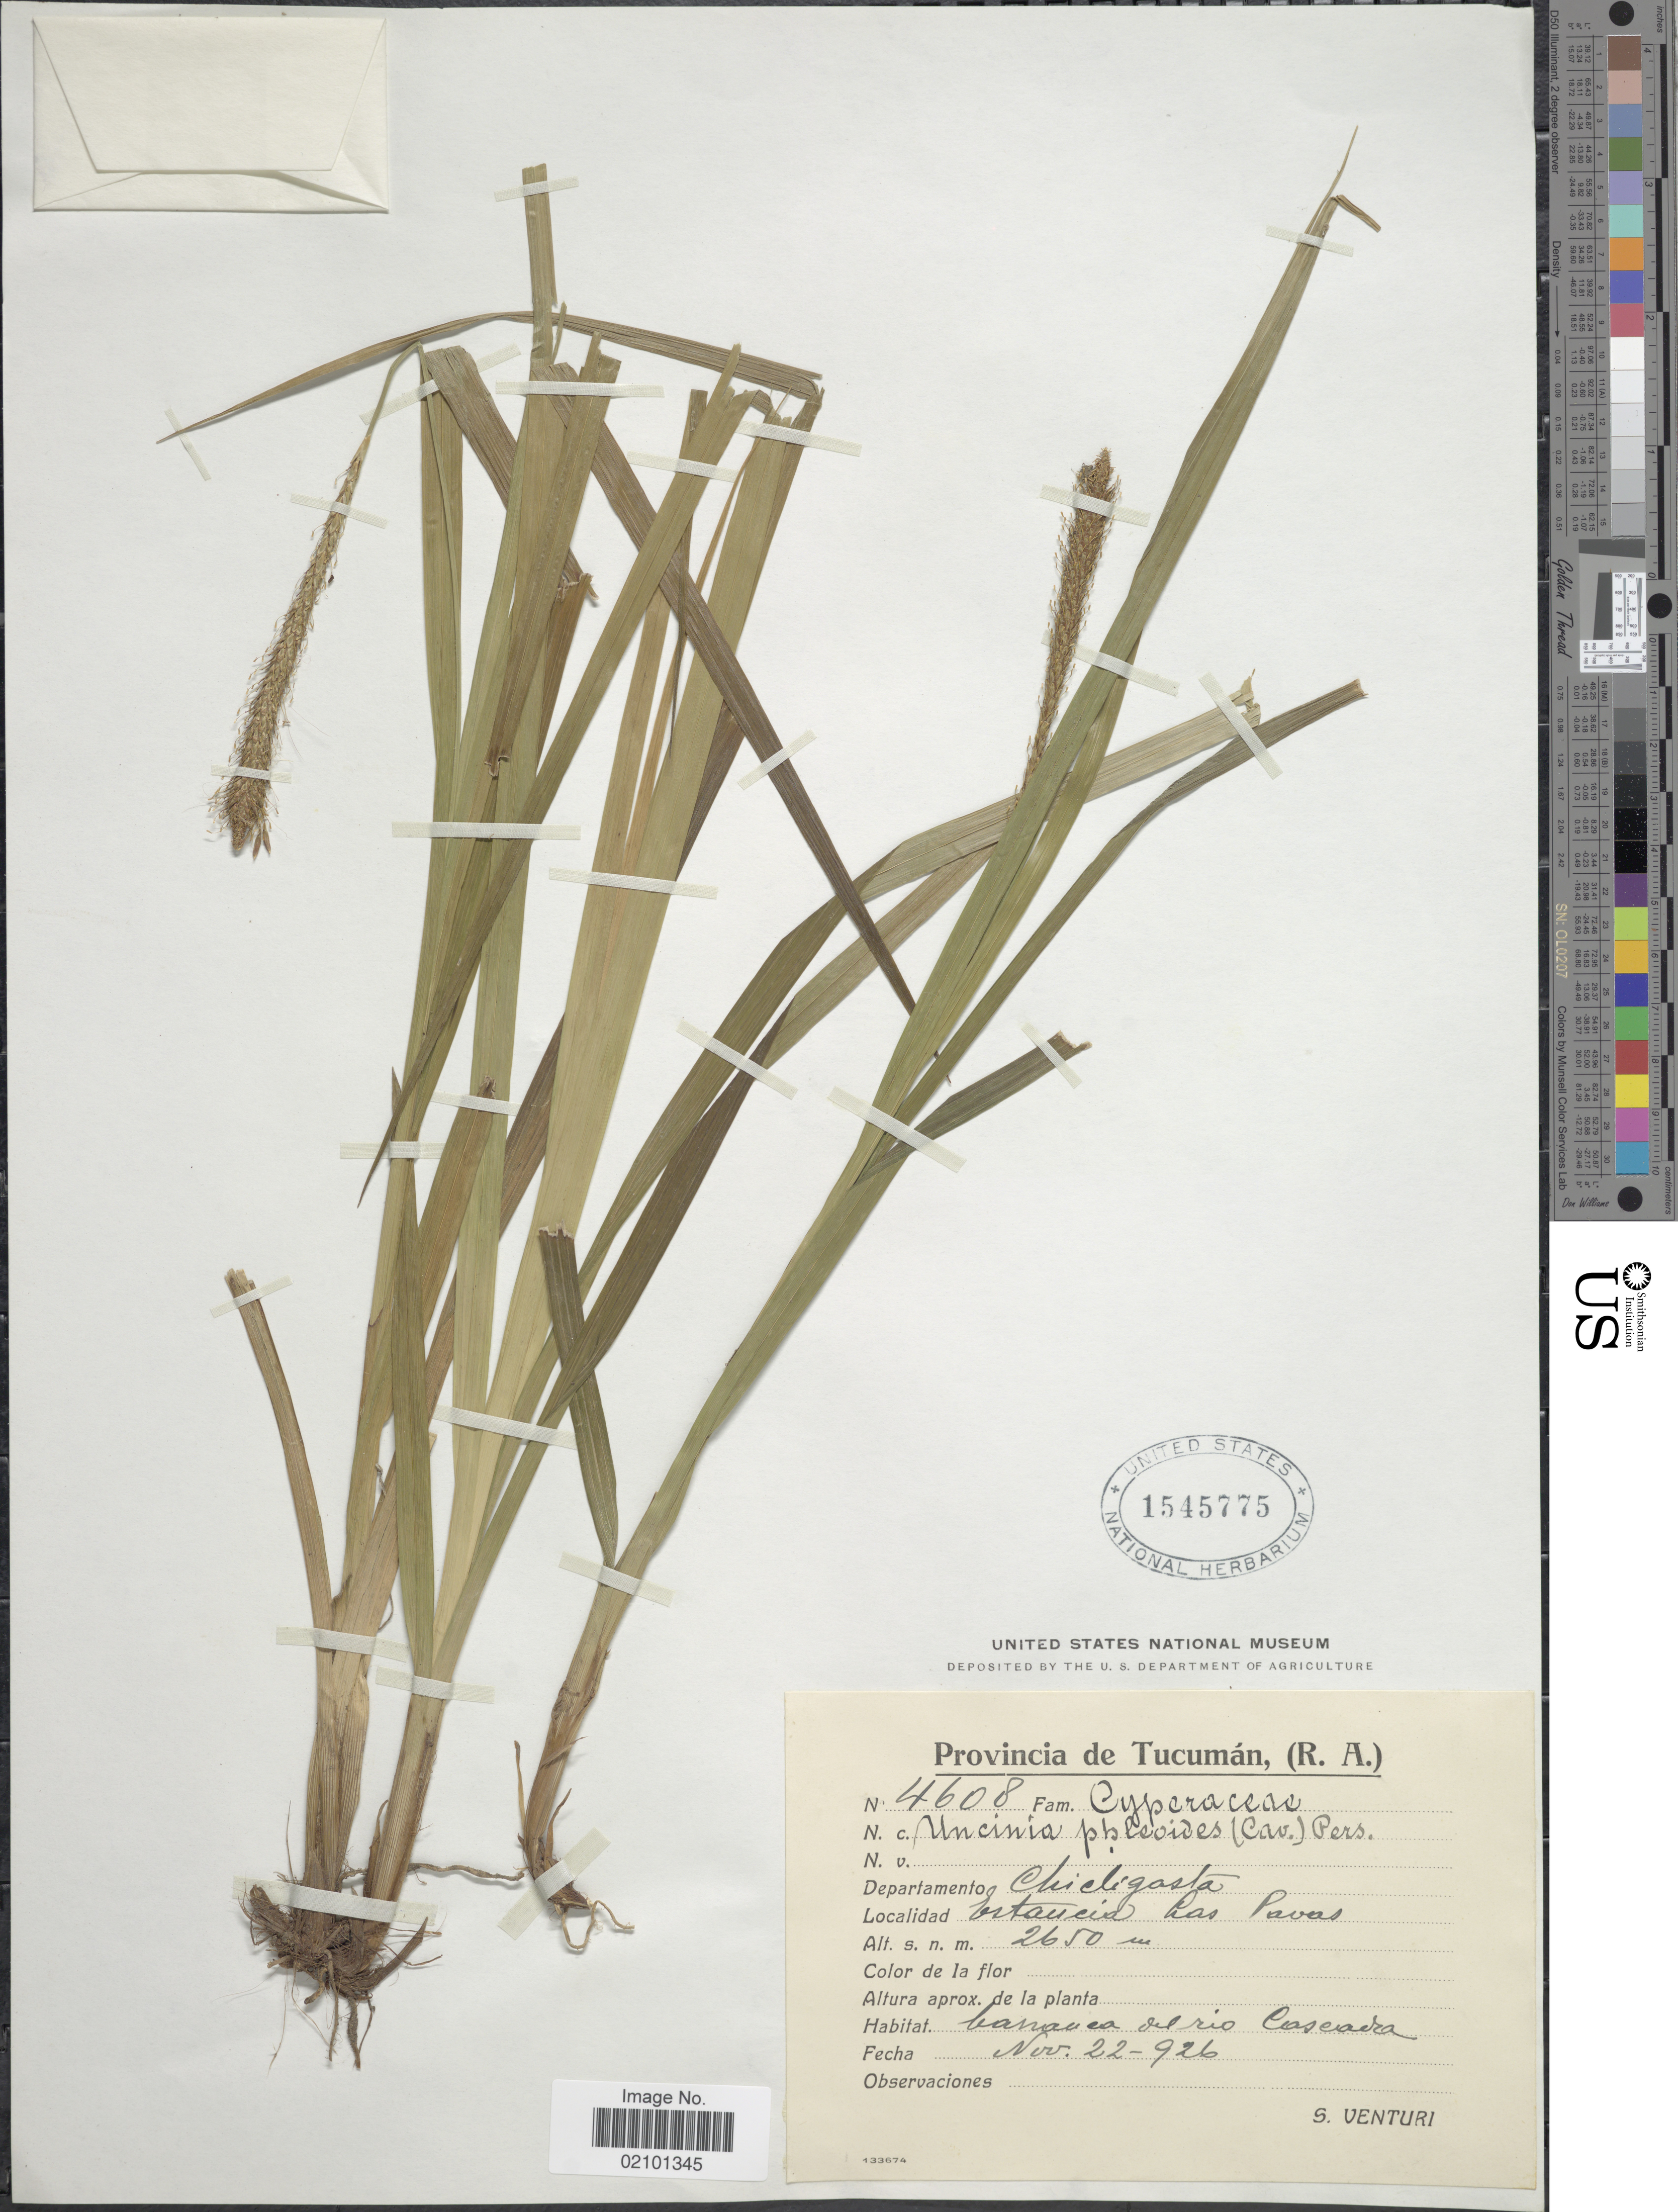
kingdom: Plantae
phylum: Tracheophyta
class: Liliopsida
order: Poales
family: Cyperaceae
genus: Carex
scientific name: Carex phleoides Cav. subsp. phleoides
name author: Cav.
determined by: Jimnéz-Mejias, Pedro, (UPOS), Universidad Pablo de Olavide (SPAIN)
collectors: S. Venturi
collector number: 4608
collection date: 1926-11-22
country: Argentina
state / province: Tucuman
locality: (R.A.) Departamento Chicligasta. Estancia Las Pavas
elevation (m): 2650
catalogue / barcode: US 1545775